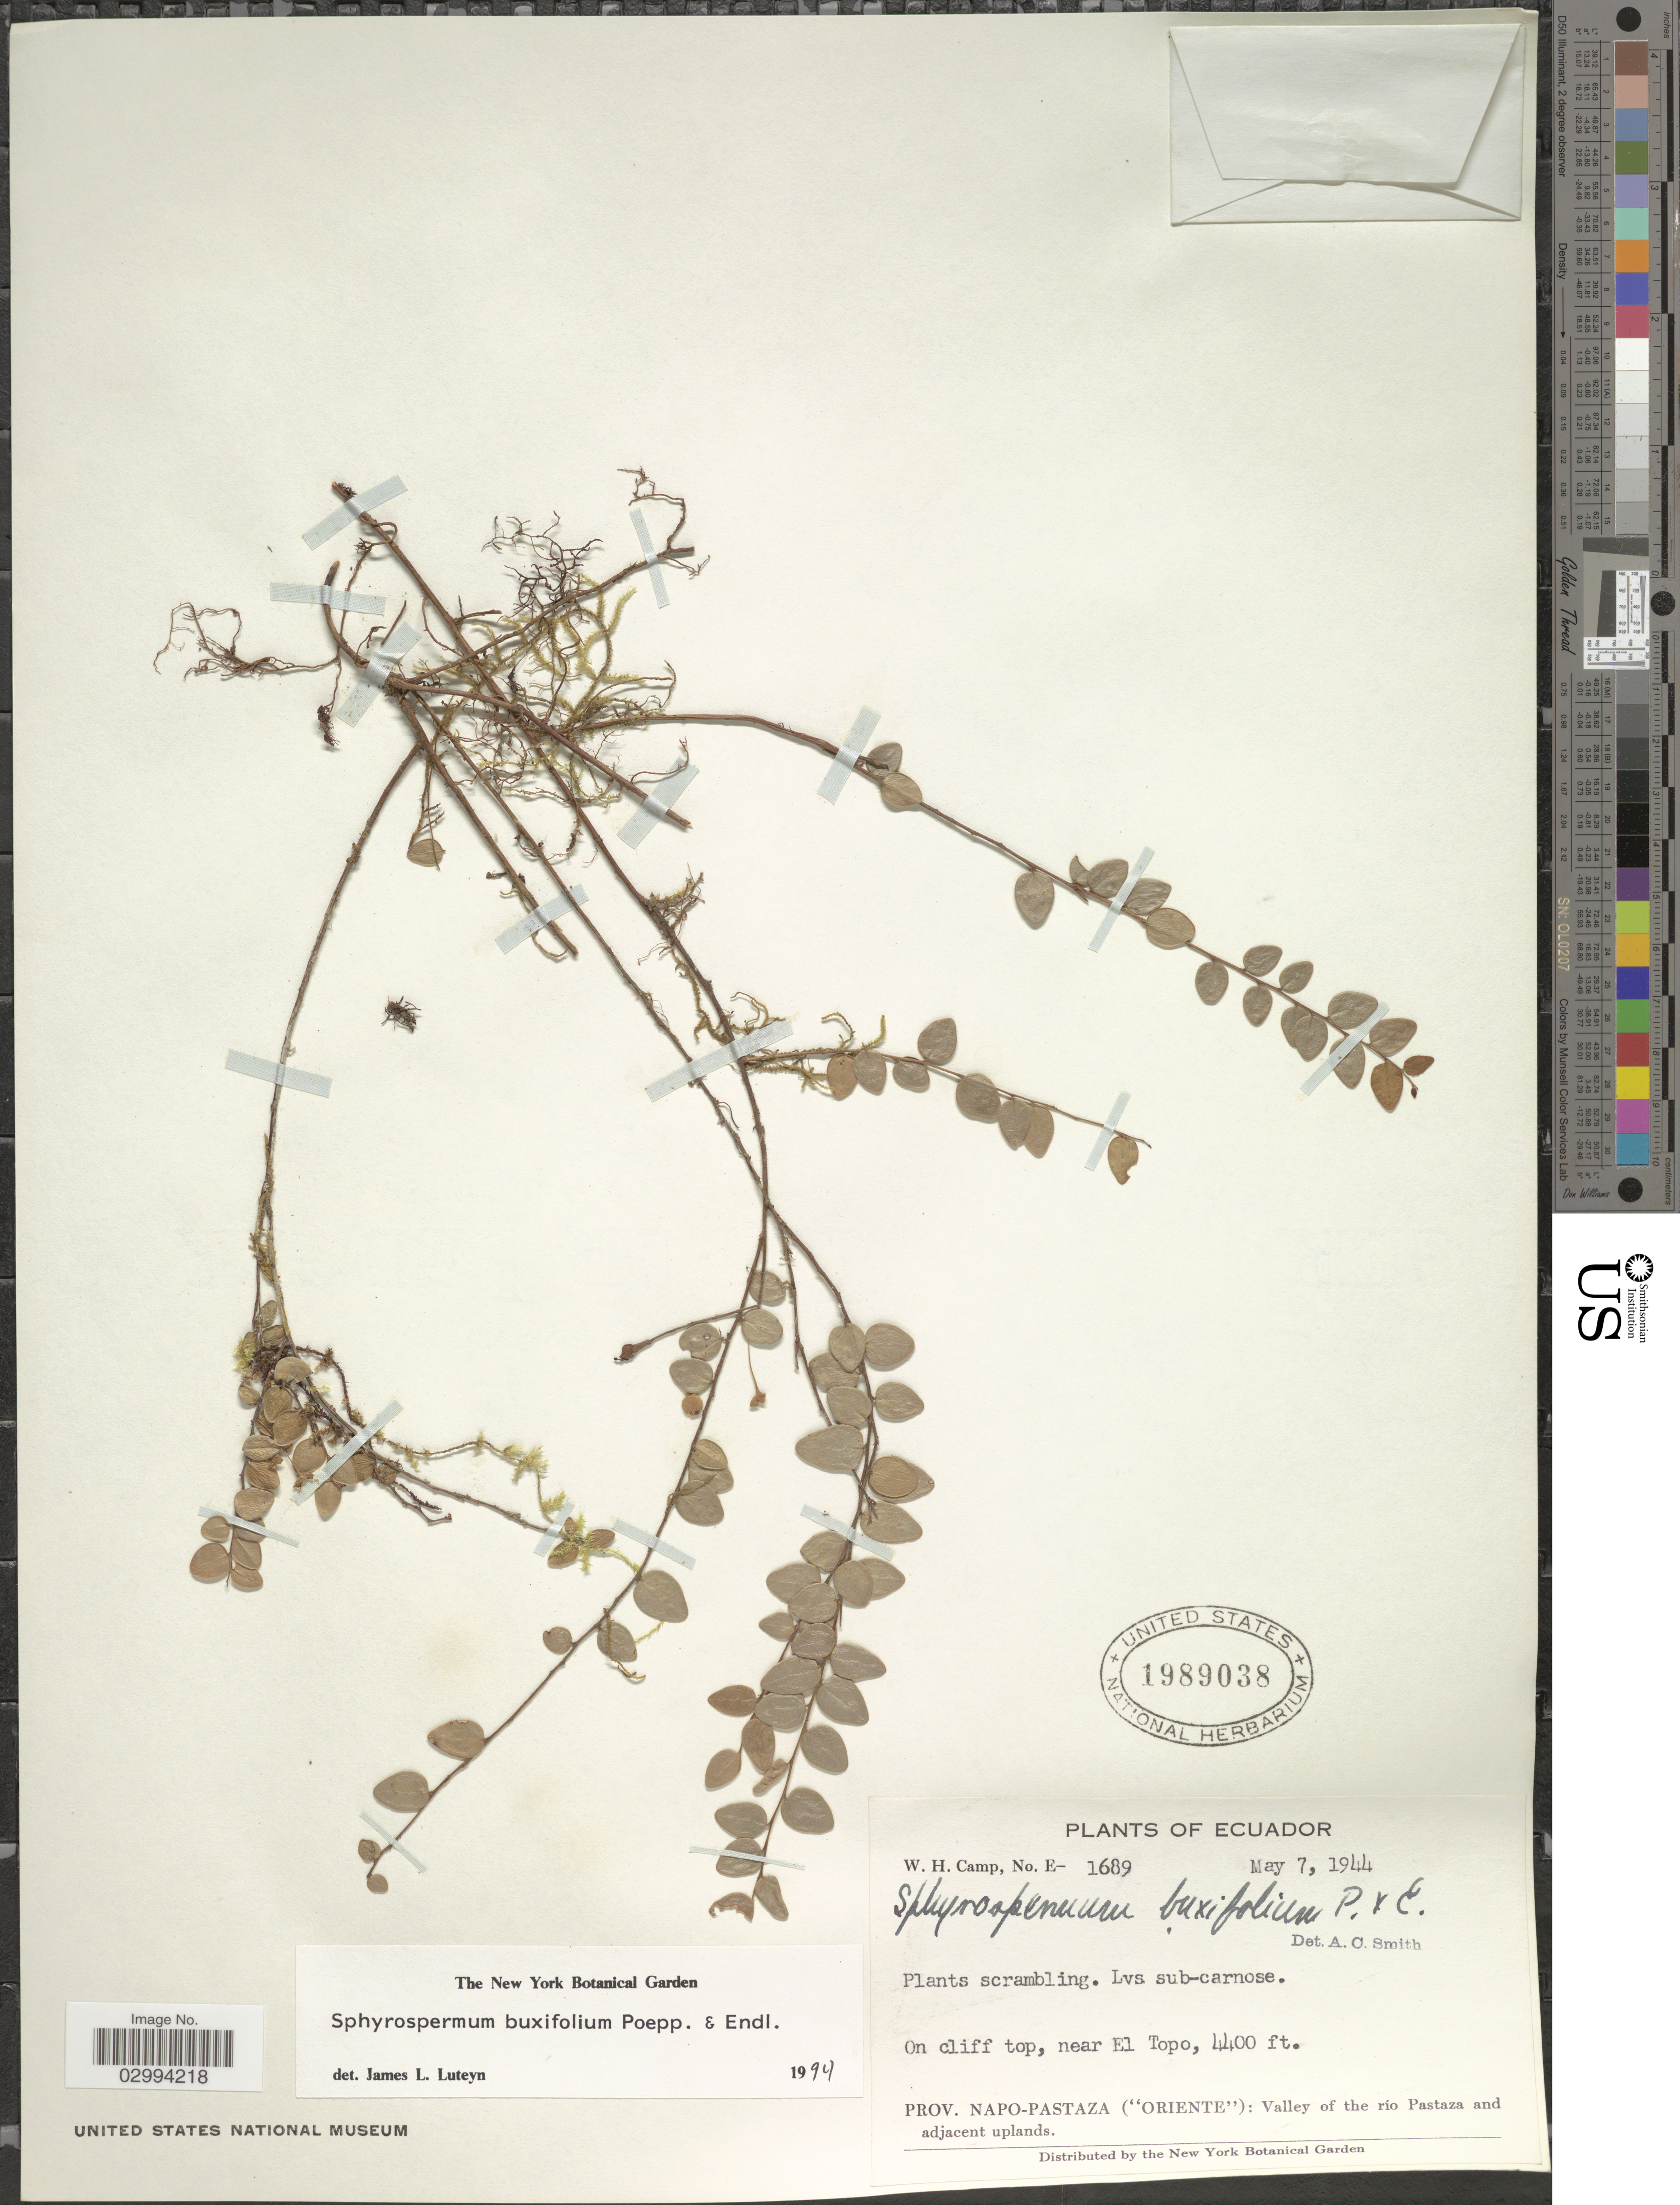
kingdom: Plantae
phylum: Tracheophyta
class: Magnoliopsida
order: Ericales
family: Ericaceae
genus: Sphyrospermum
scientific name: Sphyrospermum buxifolium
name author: Poepp. & Endl.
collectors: W. H. Camp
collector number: E-1689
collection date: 1944-05-07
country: Ecuador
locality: On cliff top, near El Topo, Prov. Napo-Pastaza ("Oriente"): Valley of the río Pastaza and adjacent uplands.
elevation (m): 1341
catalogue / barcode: US 1989038